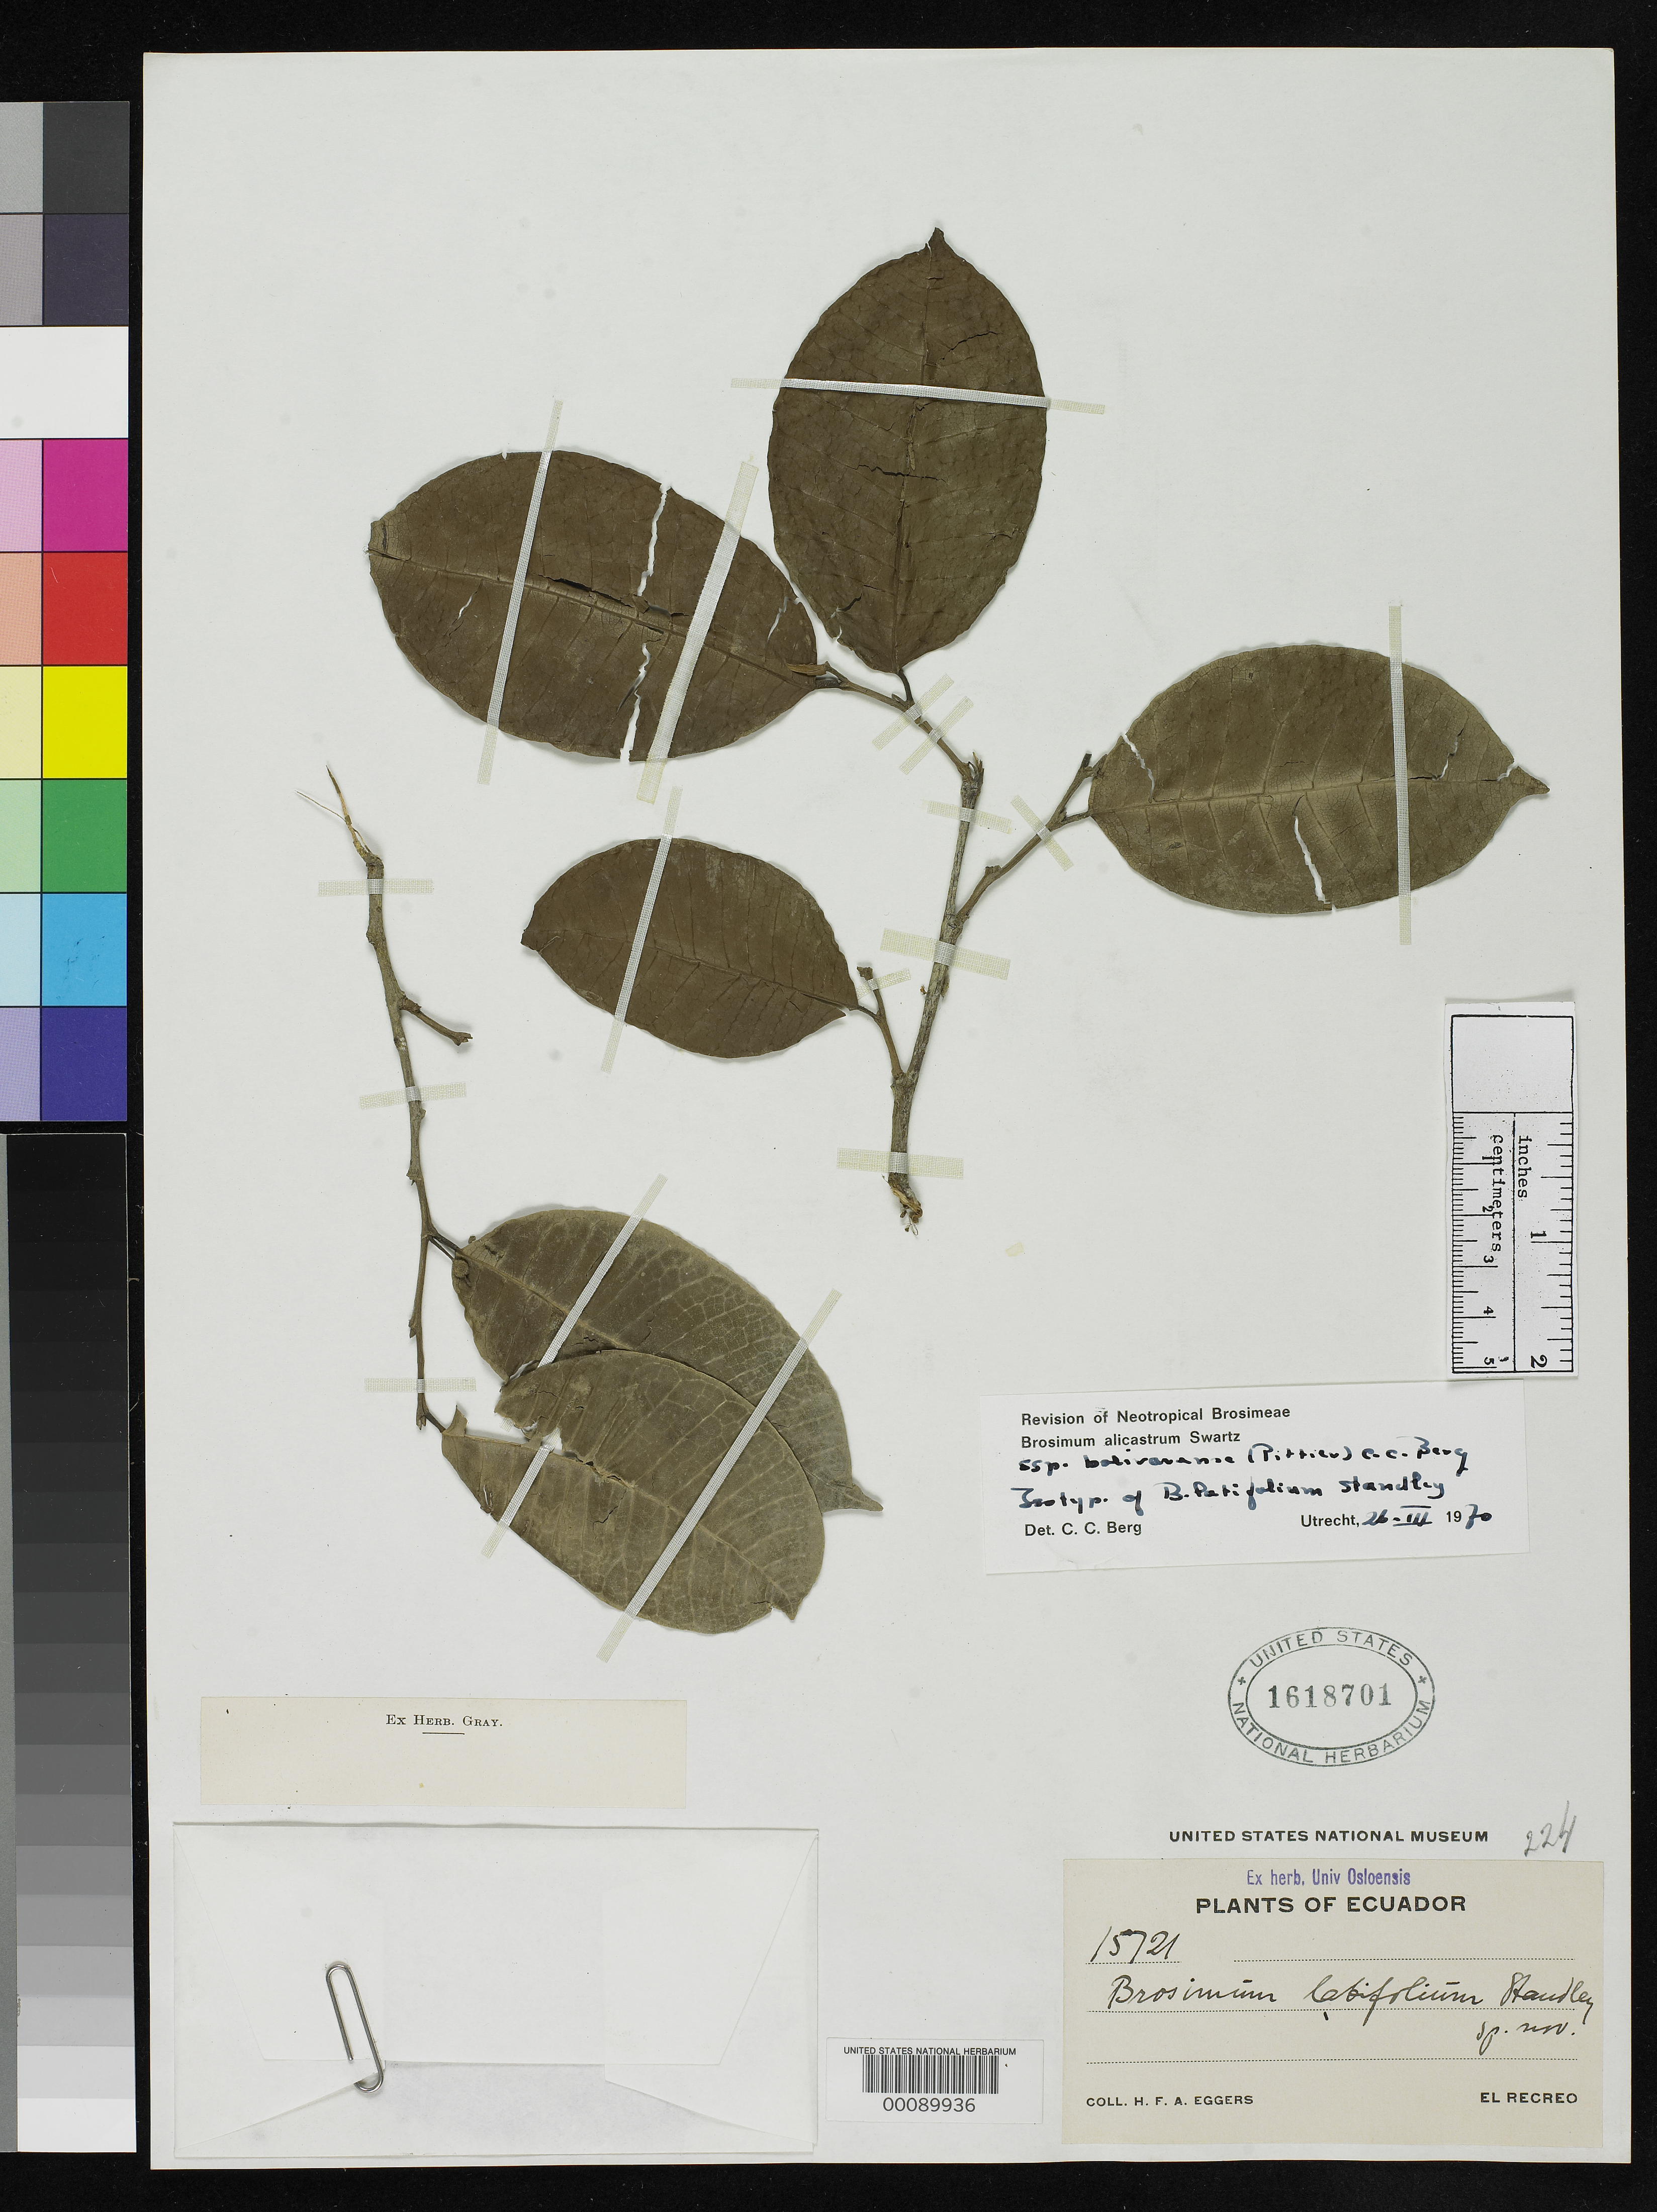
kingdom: Plantae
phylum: Tracheophyta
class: Magnoliopsida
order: Rosales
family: Moraceae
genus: Brosimum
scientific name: Brosimum latifolium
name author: Standl.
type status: Isotype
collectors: H. F. A. von Eggers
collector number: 15721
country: Ecuador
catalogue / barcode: US 1618701